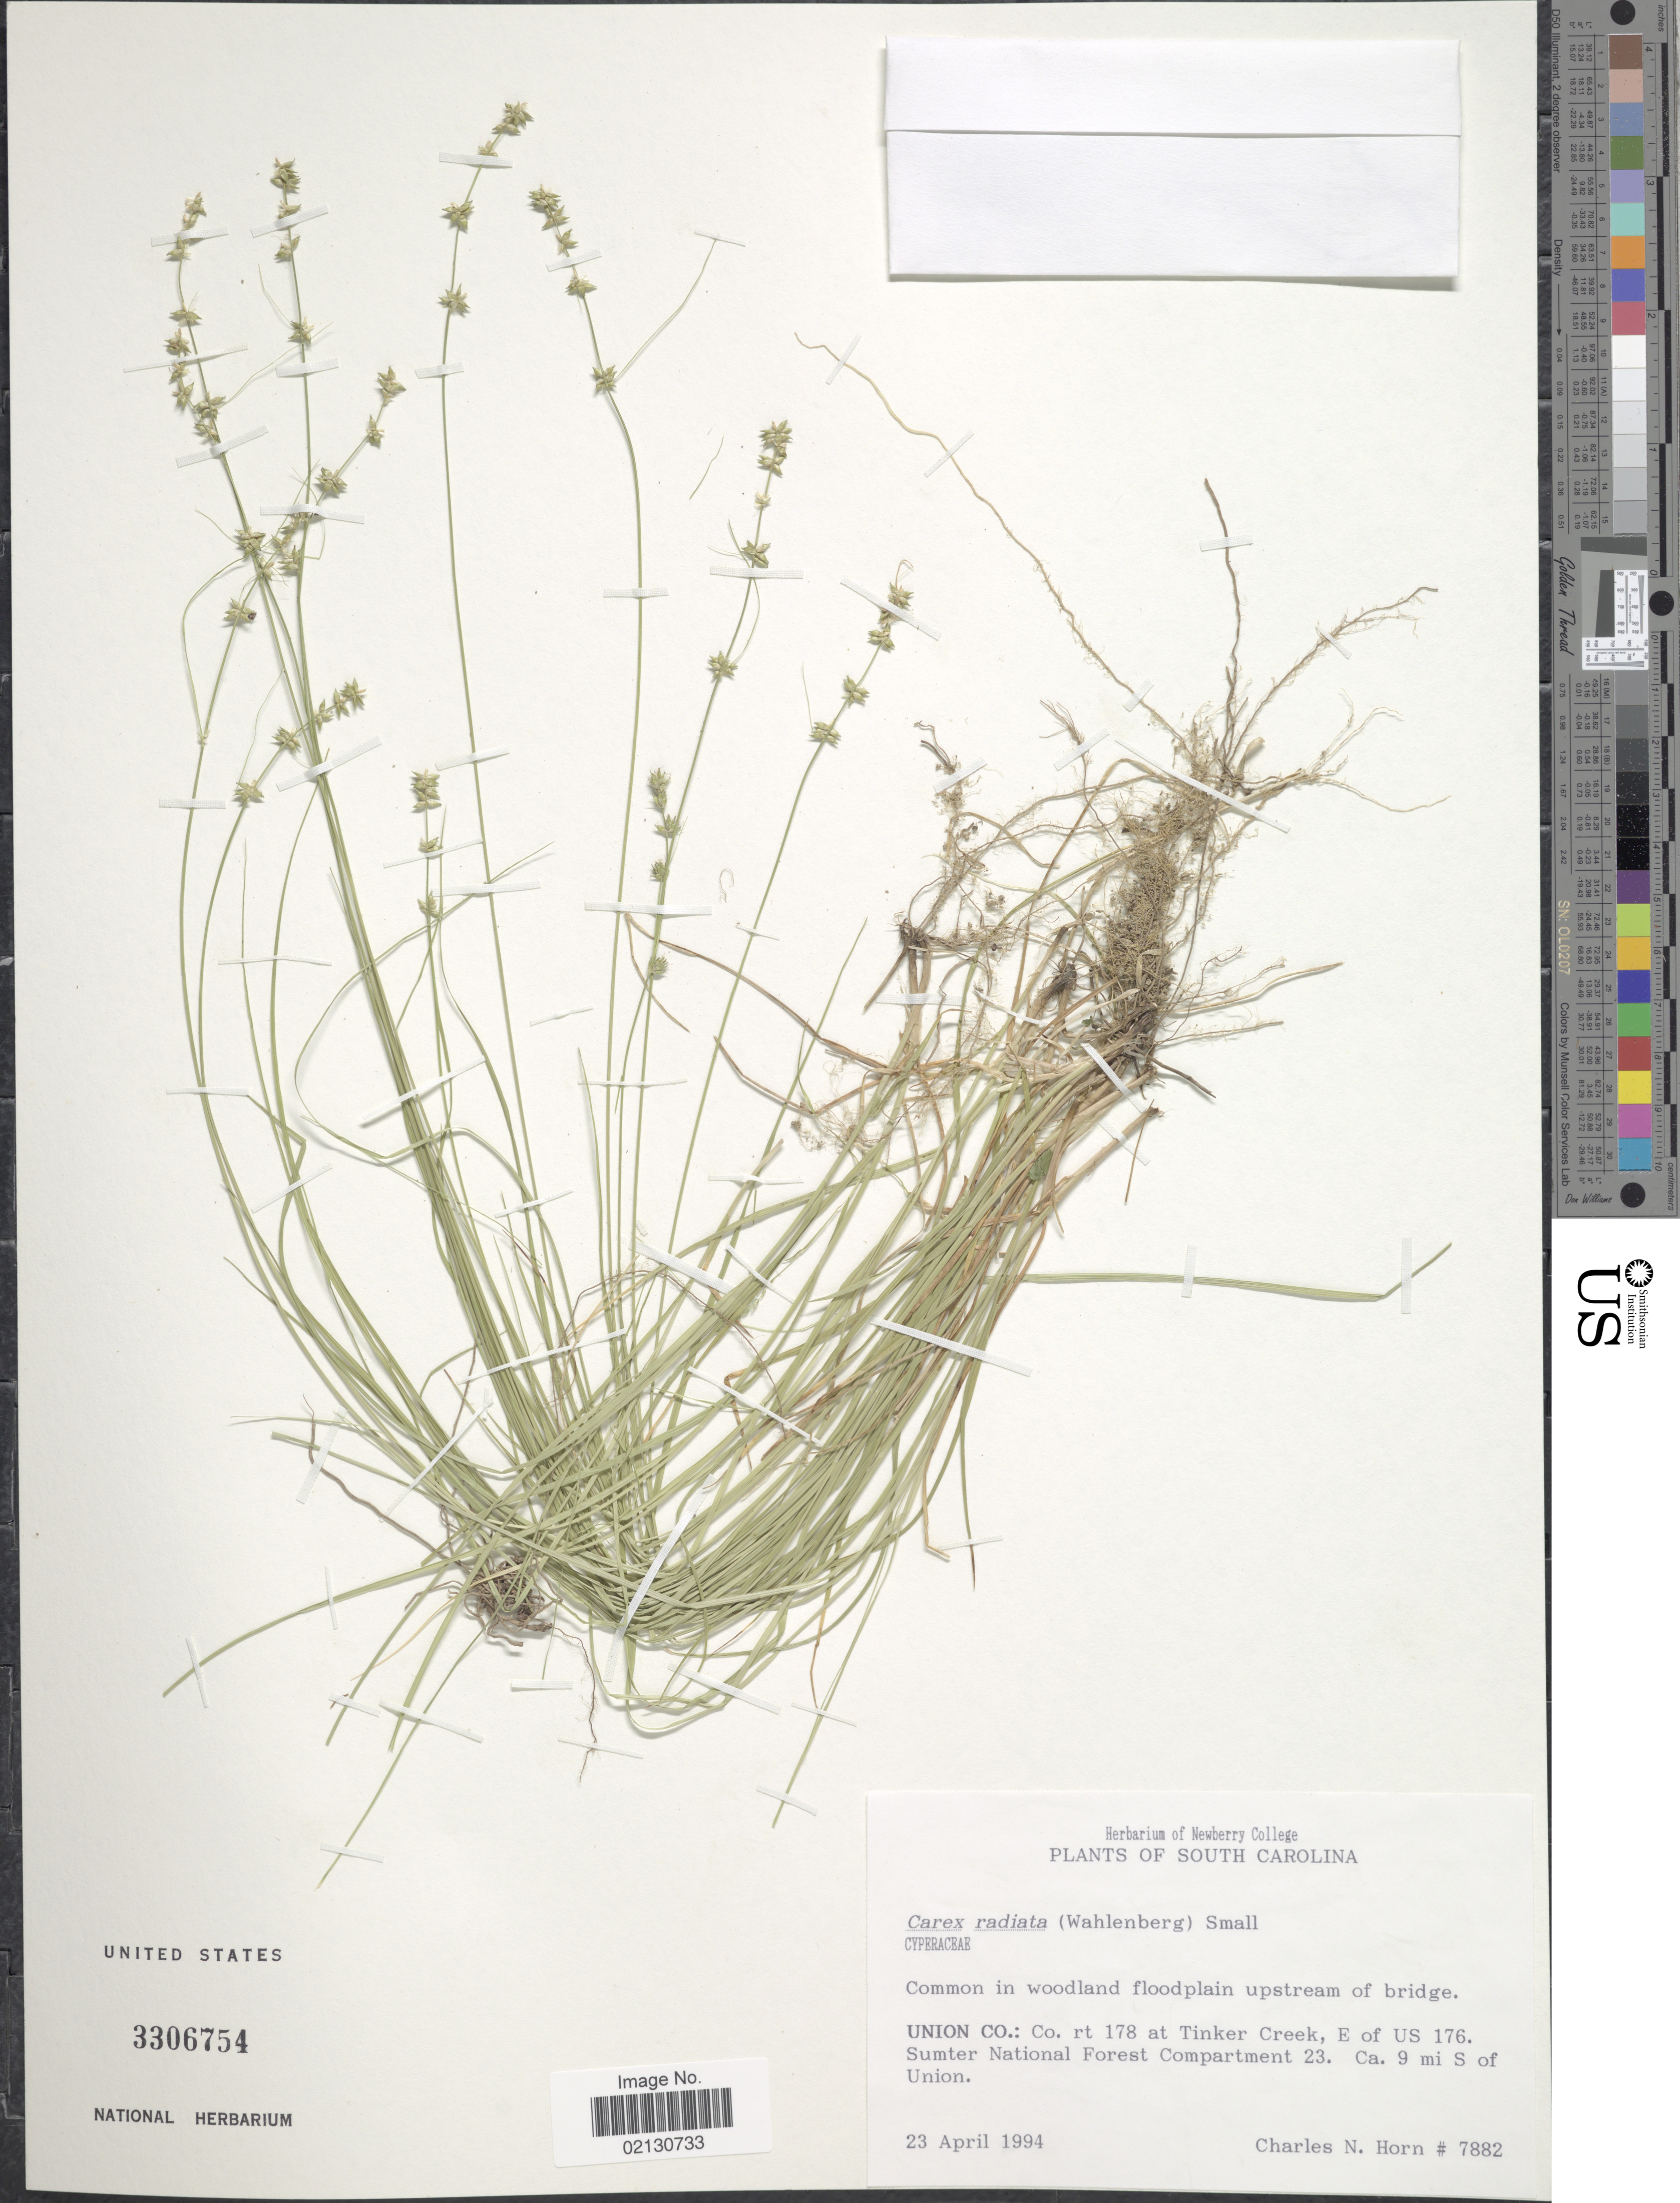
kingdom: Plantae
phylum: Tracheophyta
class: Liliopsida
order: Poales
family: Cyperaceae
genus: Carex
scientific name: Carex radiata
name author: (Wahlenb.) Small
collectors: C. Horn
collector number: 7882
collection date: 1994-04-23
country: United States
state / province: South Carolina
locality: Union Co.: Co. rt 178 at Tinker Creek, E of US 176. Sumter National Forest Compartment 28. Ca. 9 mi S of Union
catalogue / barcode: US 3306754